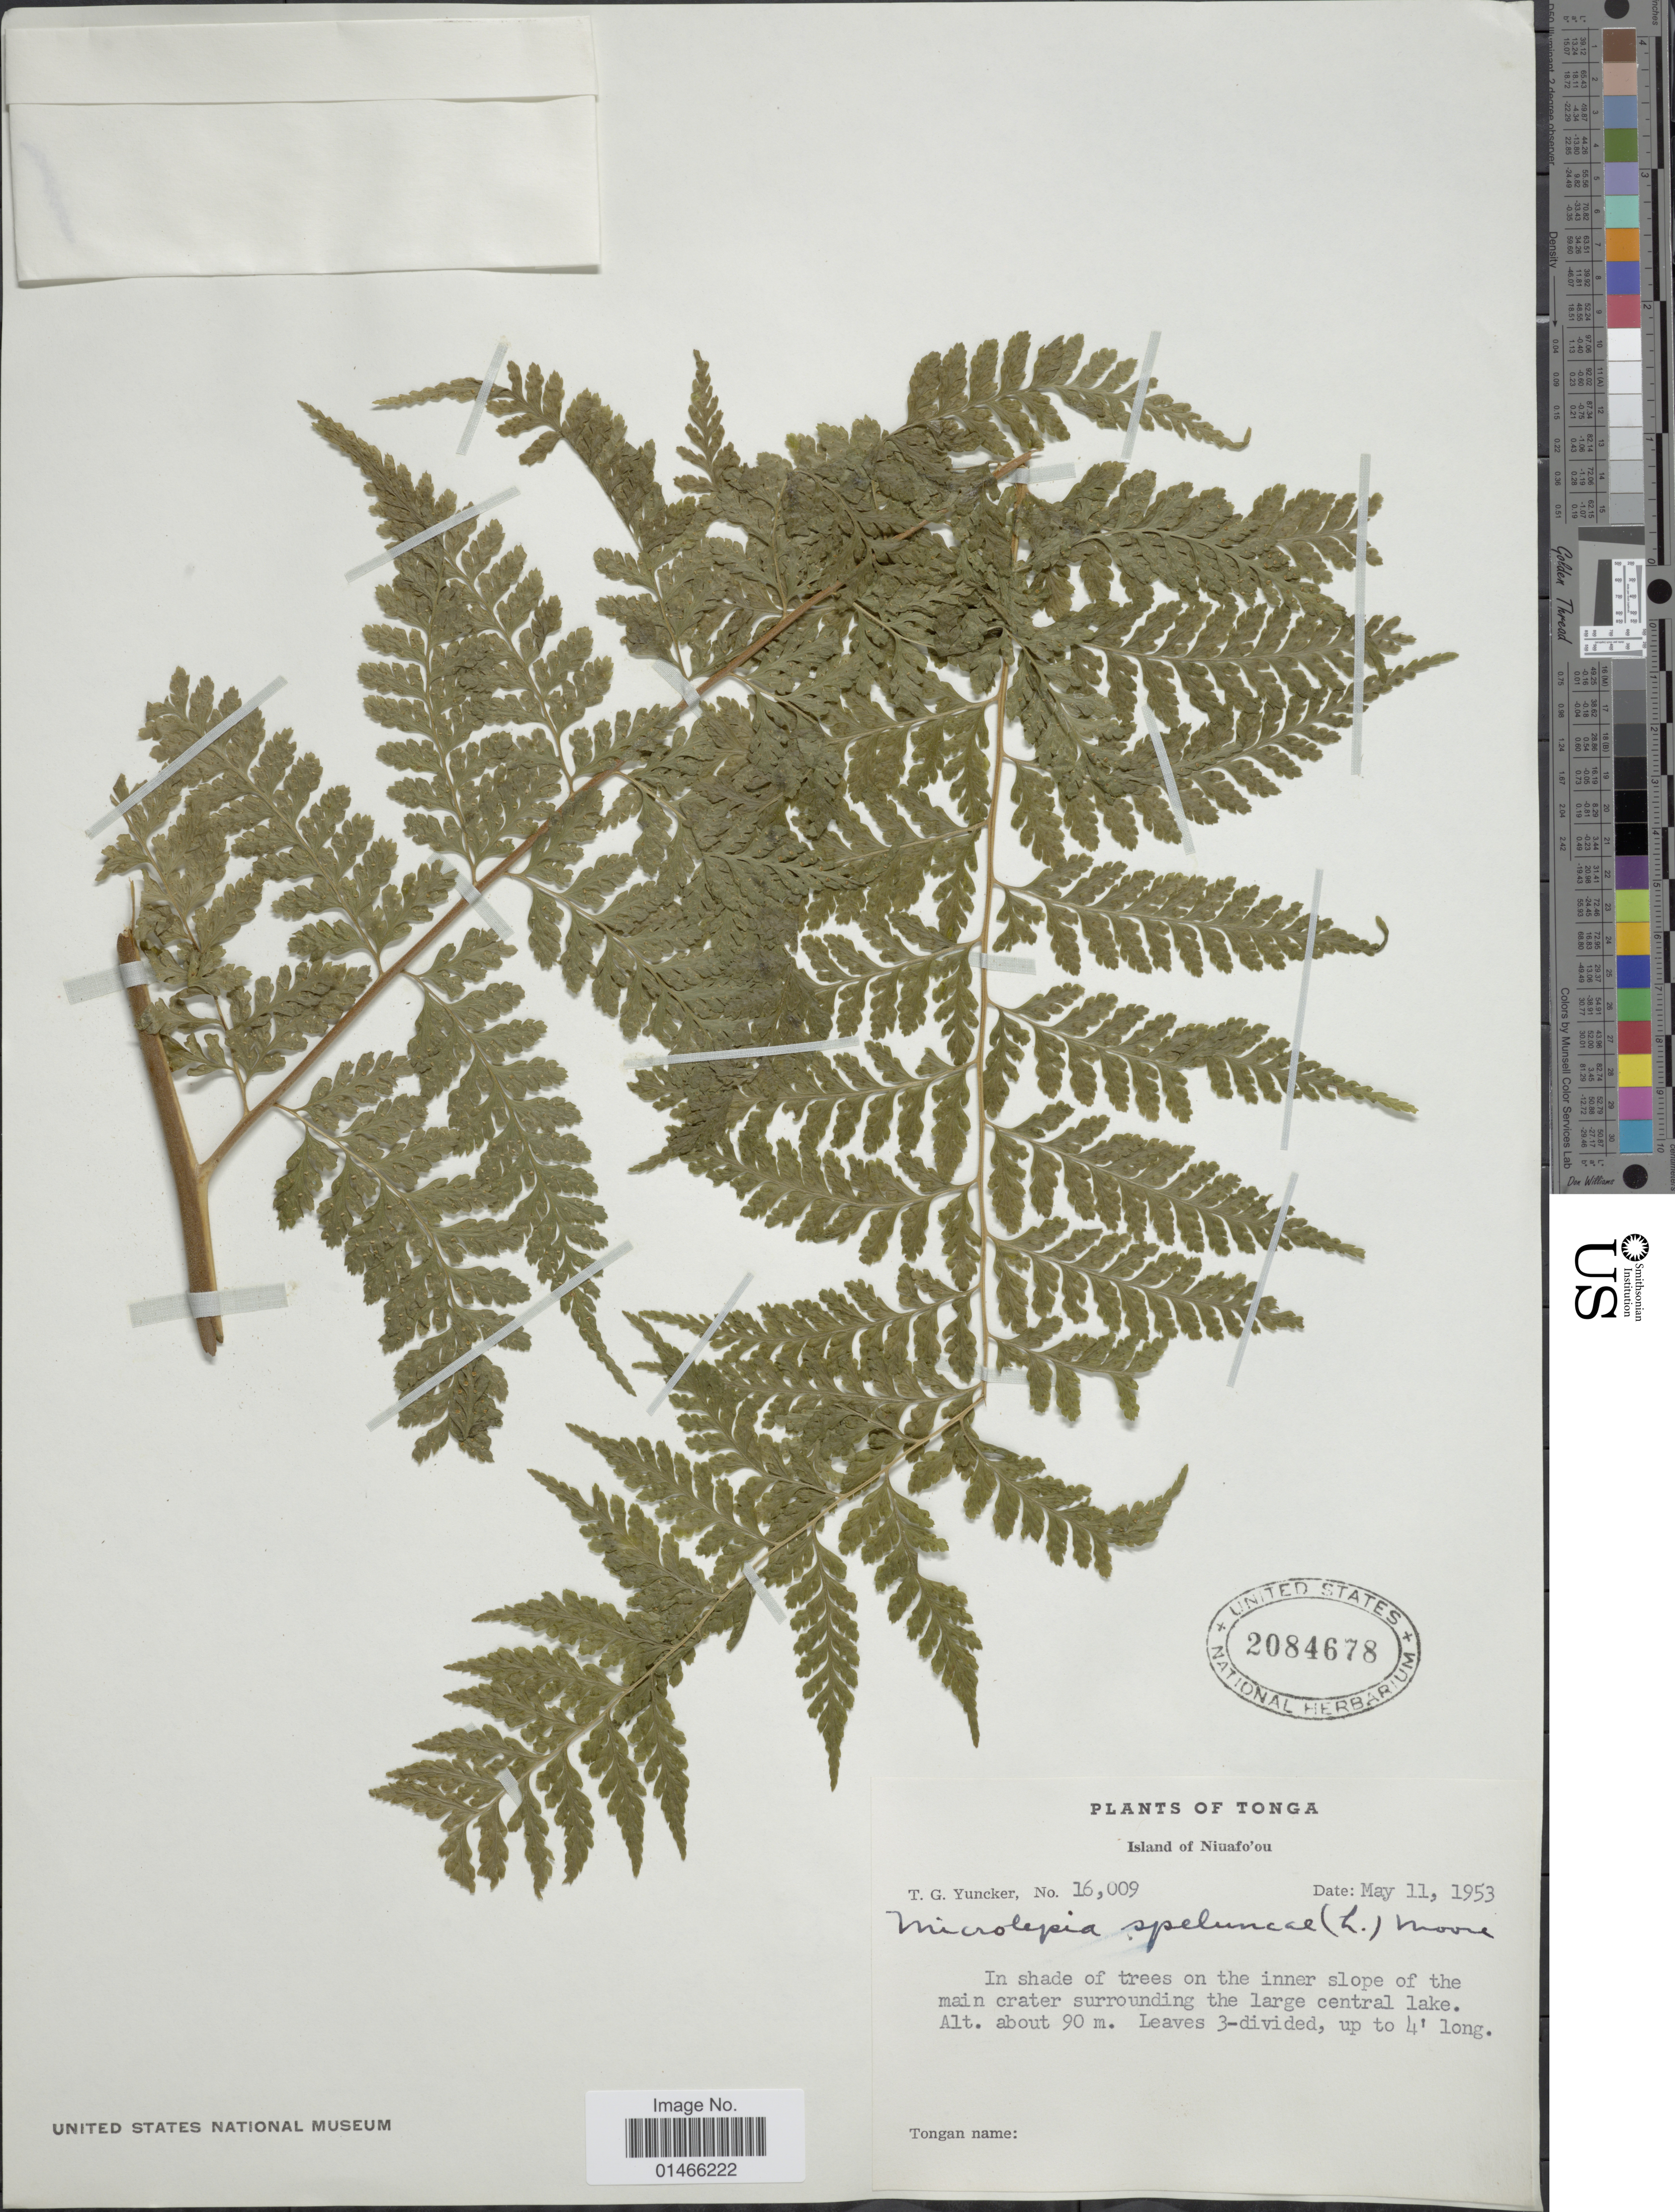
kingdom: Plantae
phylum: Tracheophyta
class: Polypodiopsida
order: Polypodiales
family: Dennstaedtiaceae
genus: Microlepia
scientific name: Microlepia speluncae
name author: (L.) T. Moore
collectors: T. G. Yuncker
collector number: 16009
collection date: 1953-05-11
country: Tonga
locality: Island of Niuafo'ou. In shade of trees on the inner slope of the main crater surrounding the large central lake.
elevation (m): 90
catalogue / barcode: US 2084678